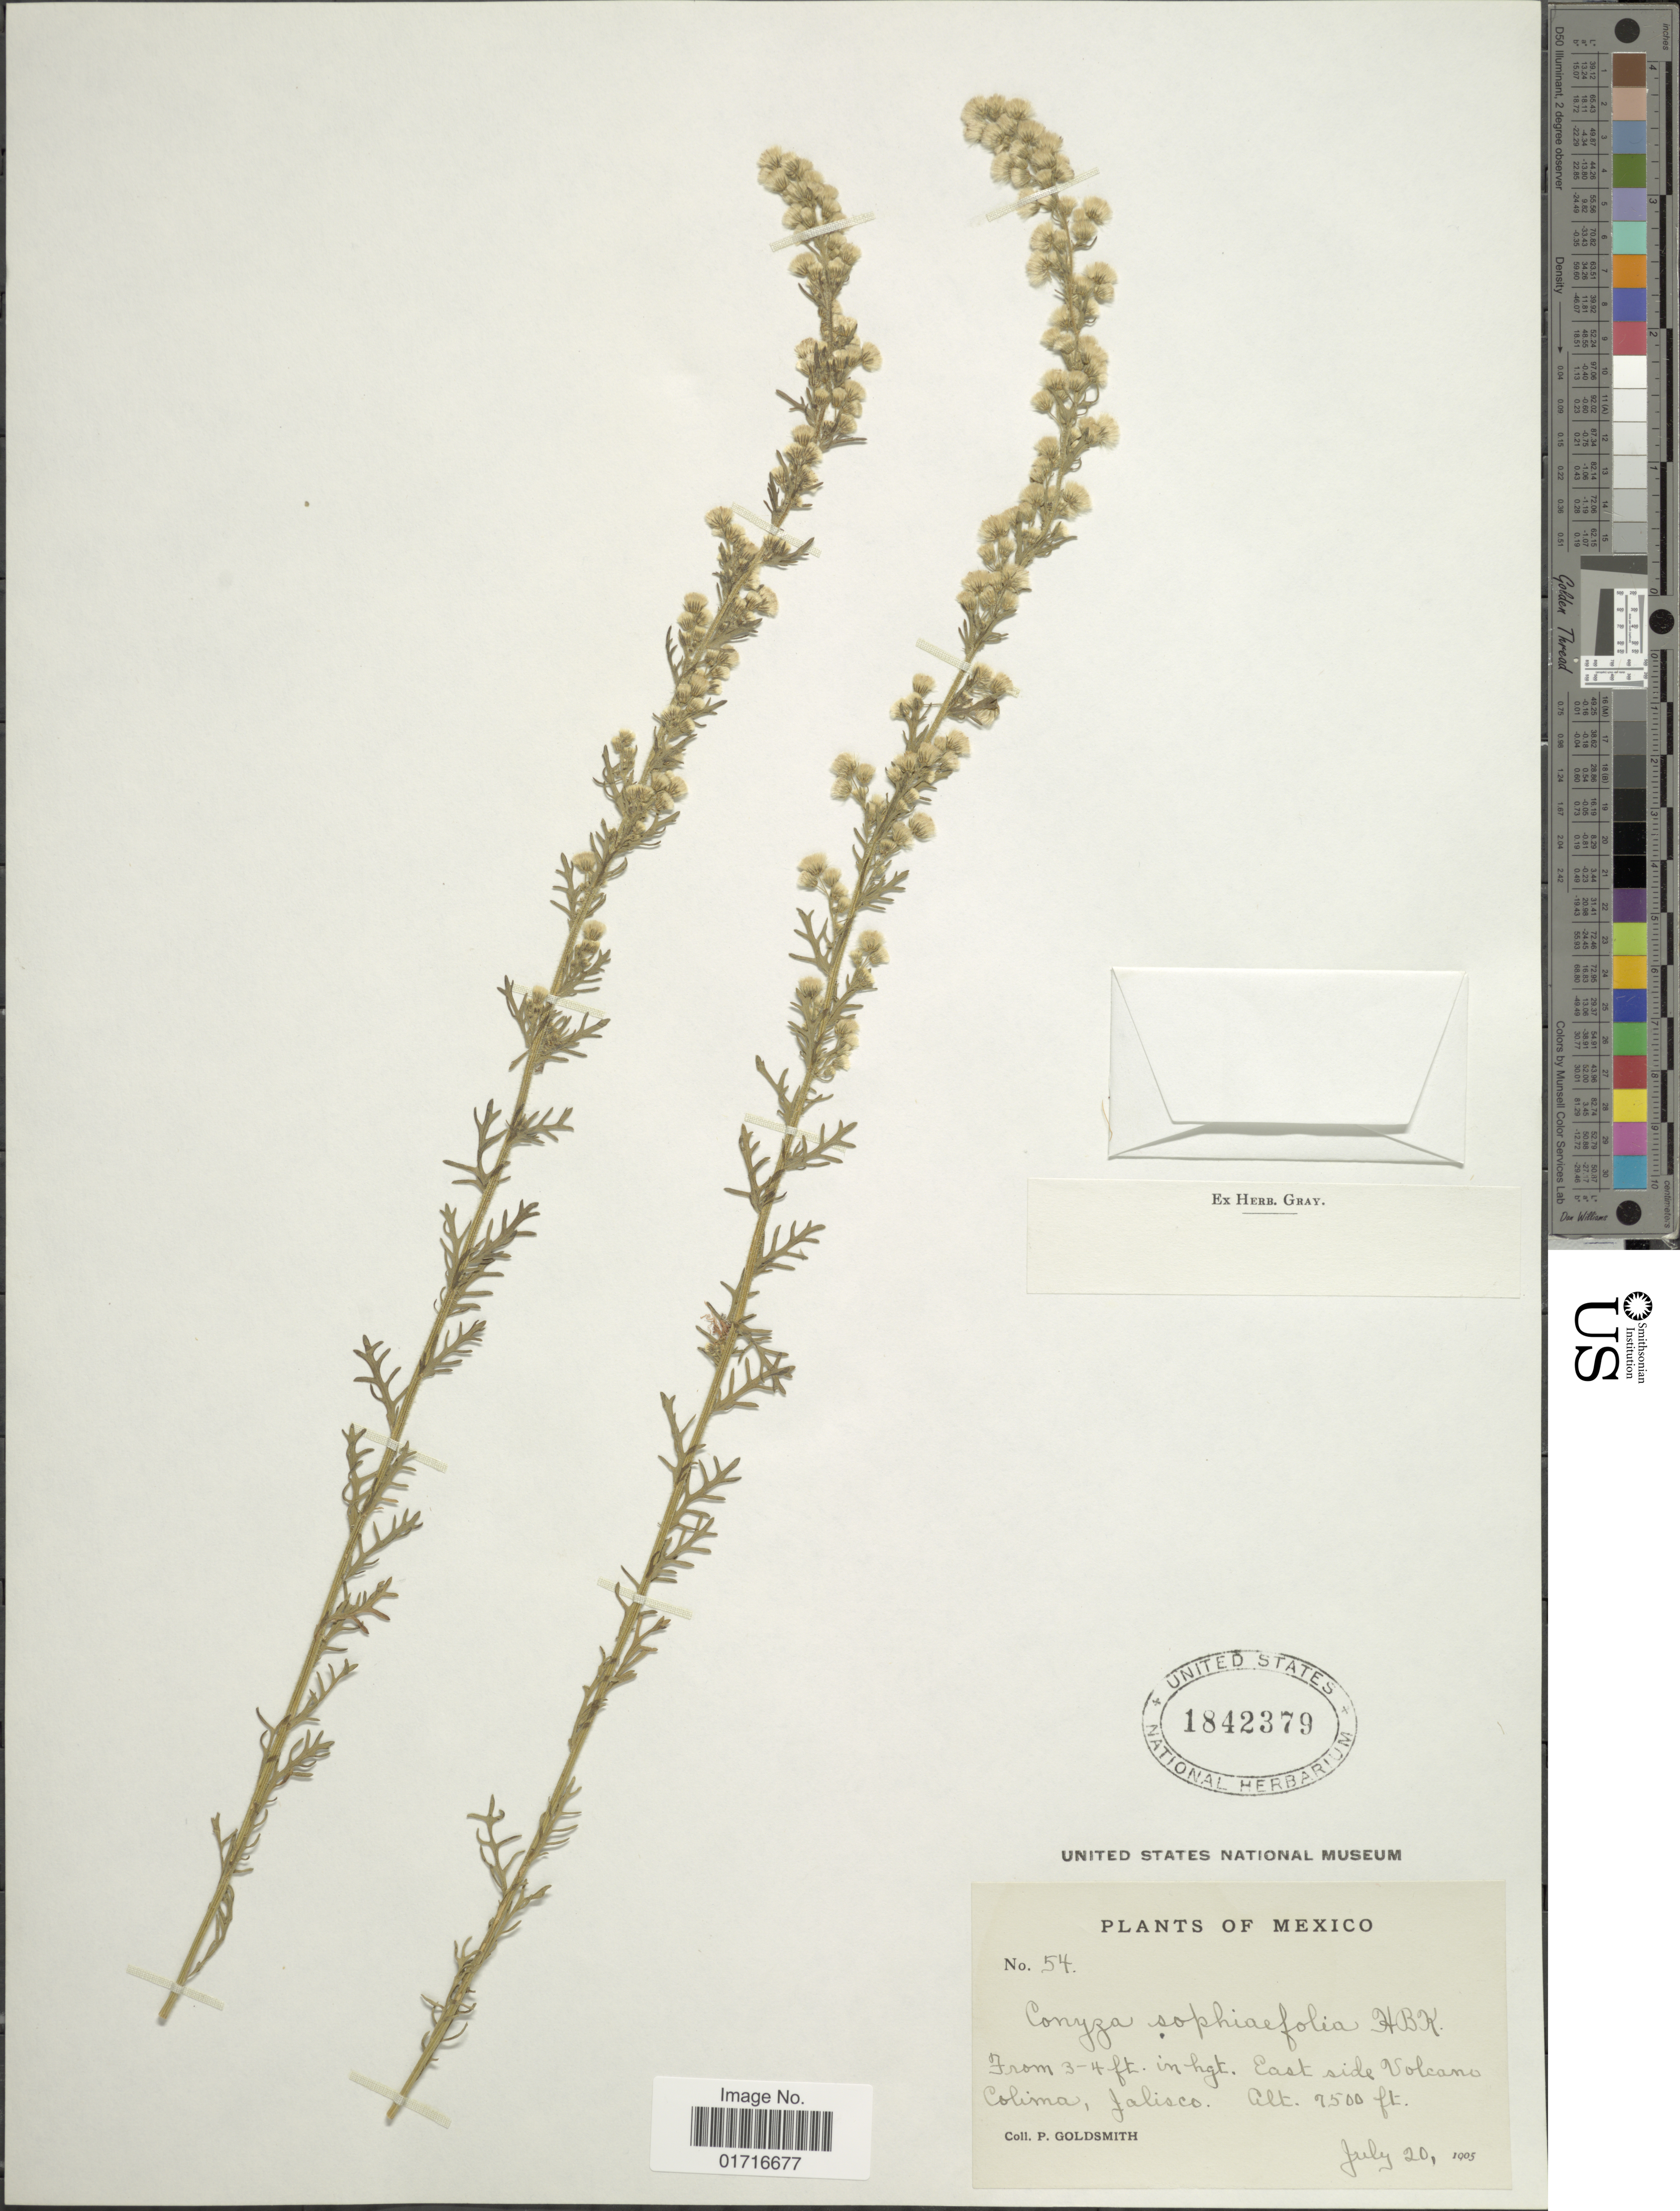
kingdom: Plantae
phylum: Tracheophyta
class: Magnoliopsida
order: Asterales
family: Asteraceae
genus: Conyza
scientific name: Conyza sophiaefolia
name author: Kunth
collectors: P. Goldsmith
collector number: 54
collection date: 1905-07-20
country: Mexico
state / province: Jalisco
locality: East side Volcano, Colima, Jalisco.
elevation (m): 2286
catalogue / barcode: US 1842379